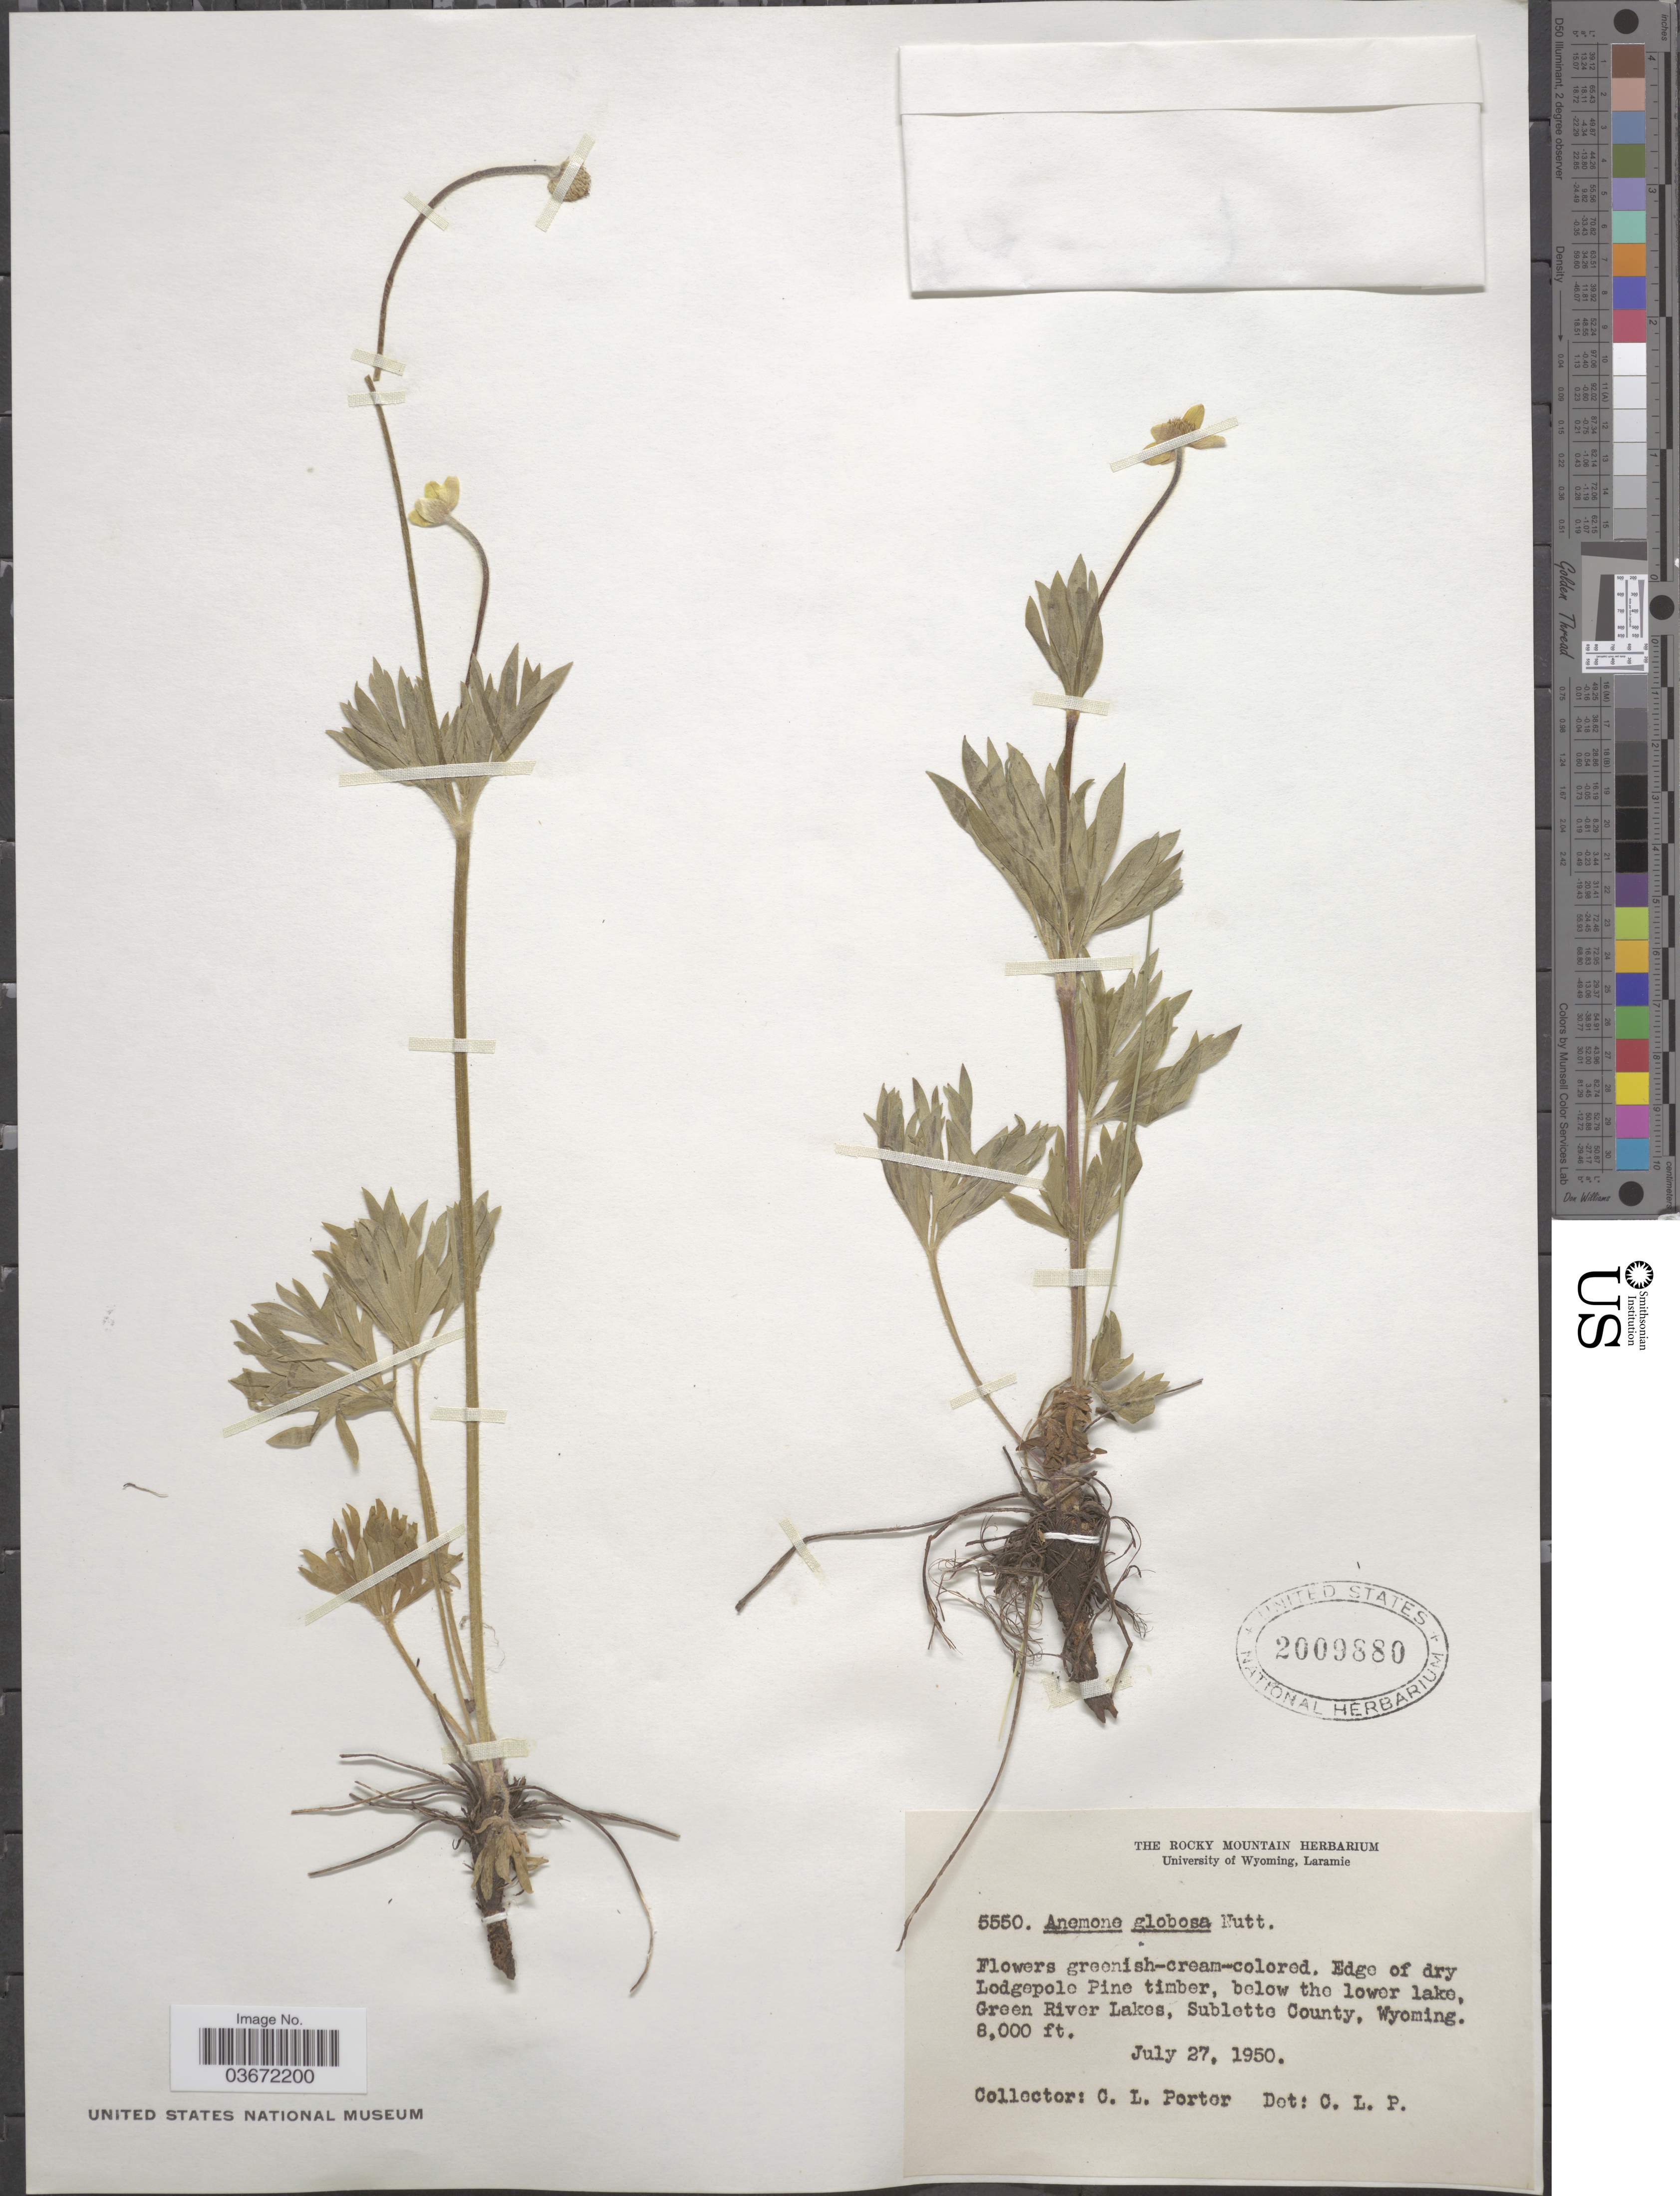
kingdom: Plantae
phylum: Tracheophyta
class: Magnoliopsida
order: Ranunculales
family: Ranunculaceae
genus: Anemone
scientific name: Anemone globosa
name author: (Torr. & A. Gray) Nutt. ex A. Heller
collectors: C. L. Porter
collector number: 5550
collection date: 1950-07-27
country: United States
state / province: Wyoming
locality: Edge of dry Lodgepole Pine timber, below the lower lake, Green River Lakes, Sublette County.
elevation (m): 2438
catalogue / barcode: US 2009880